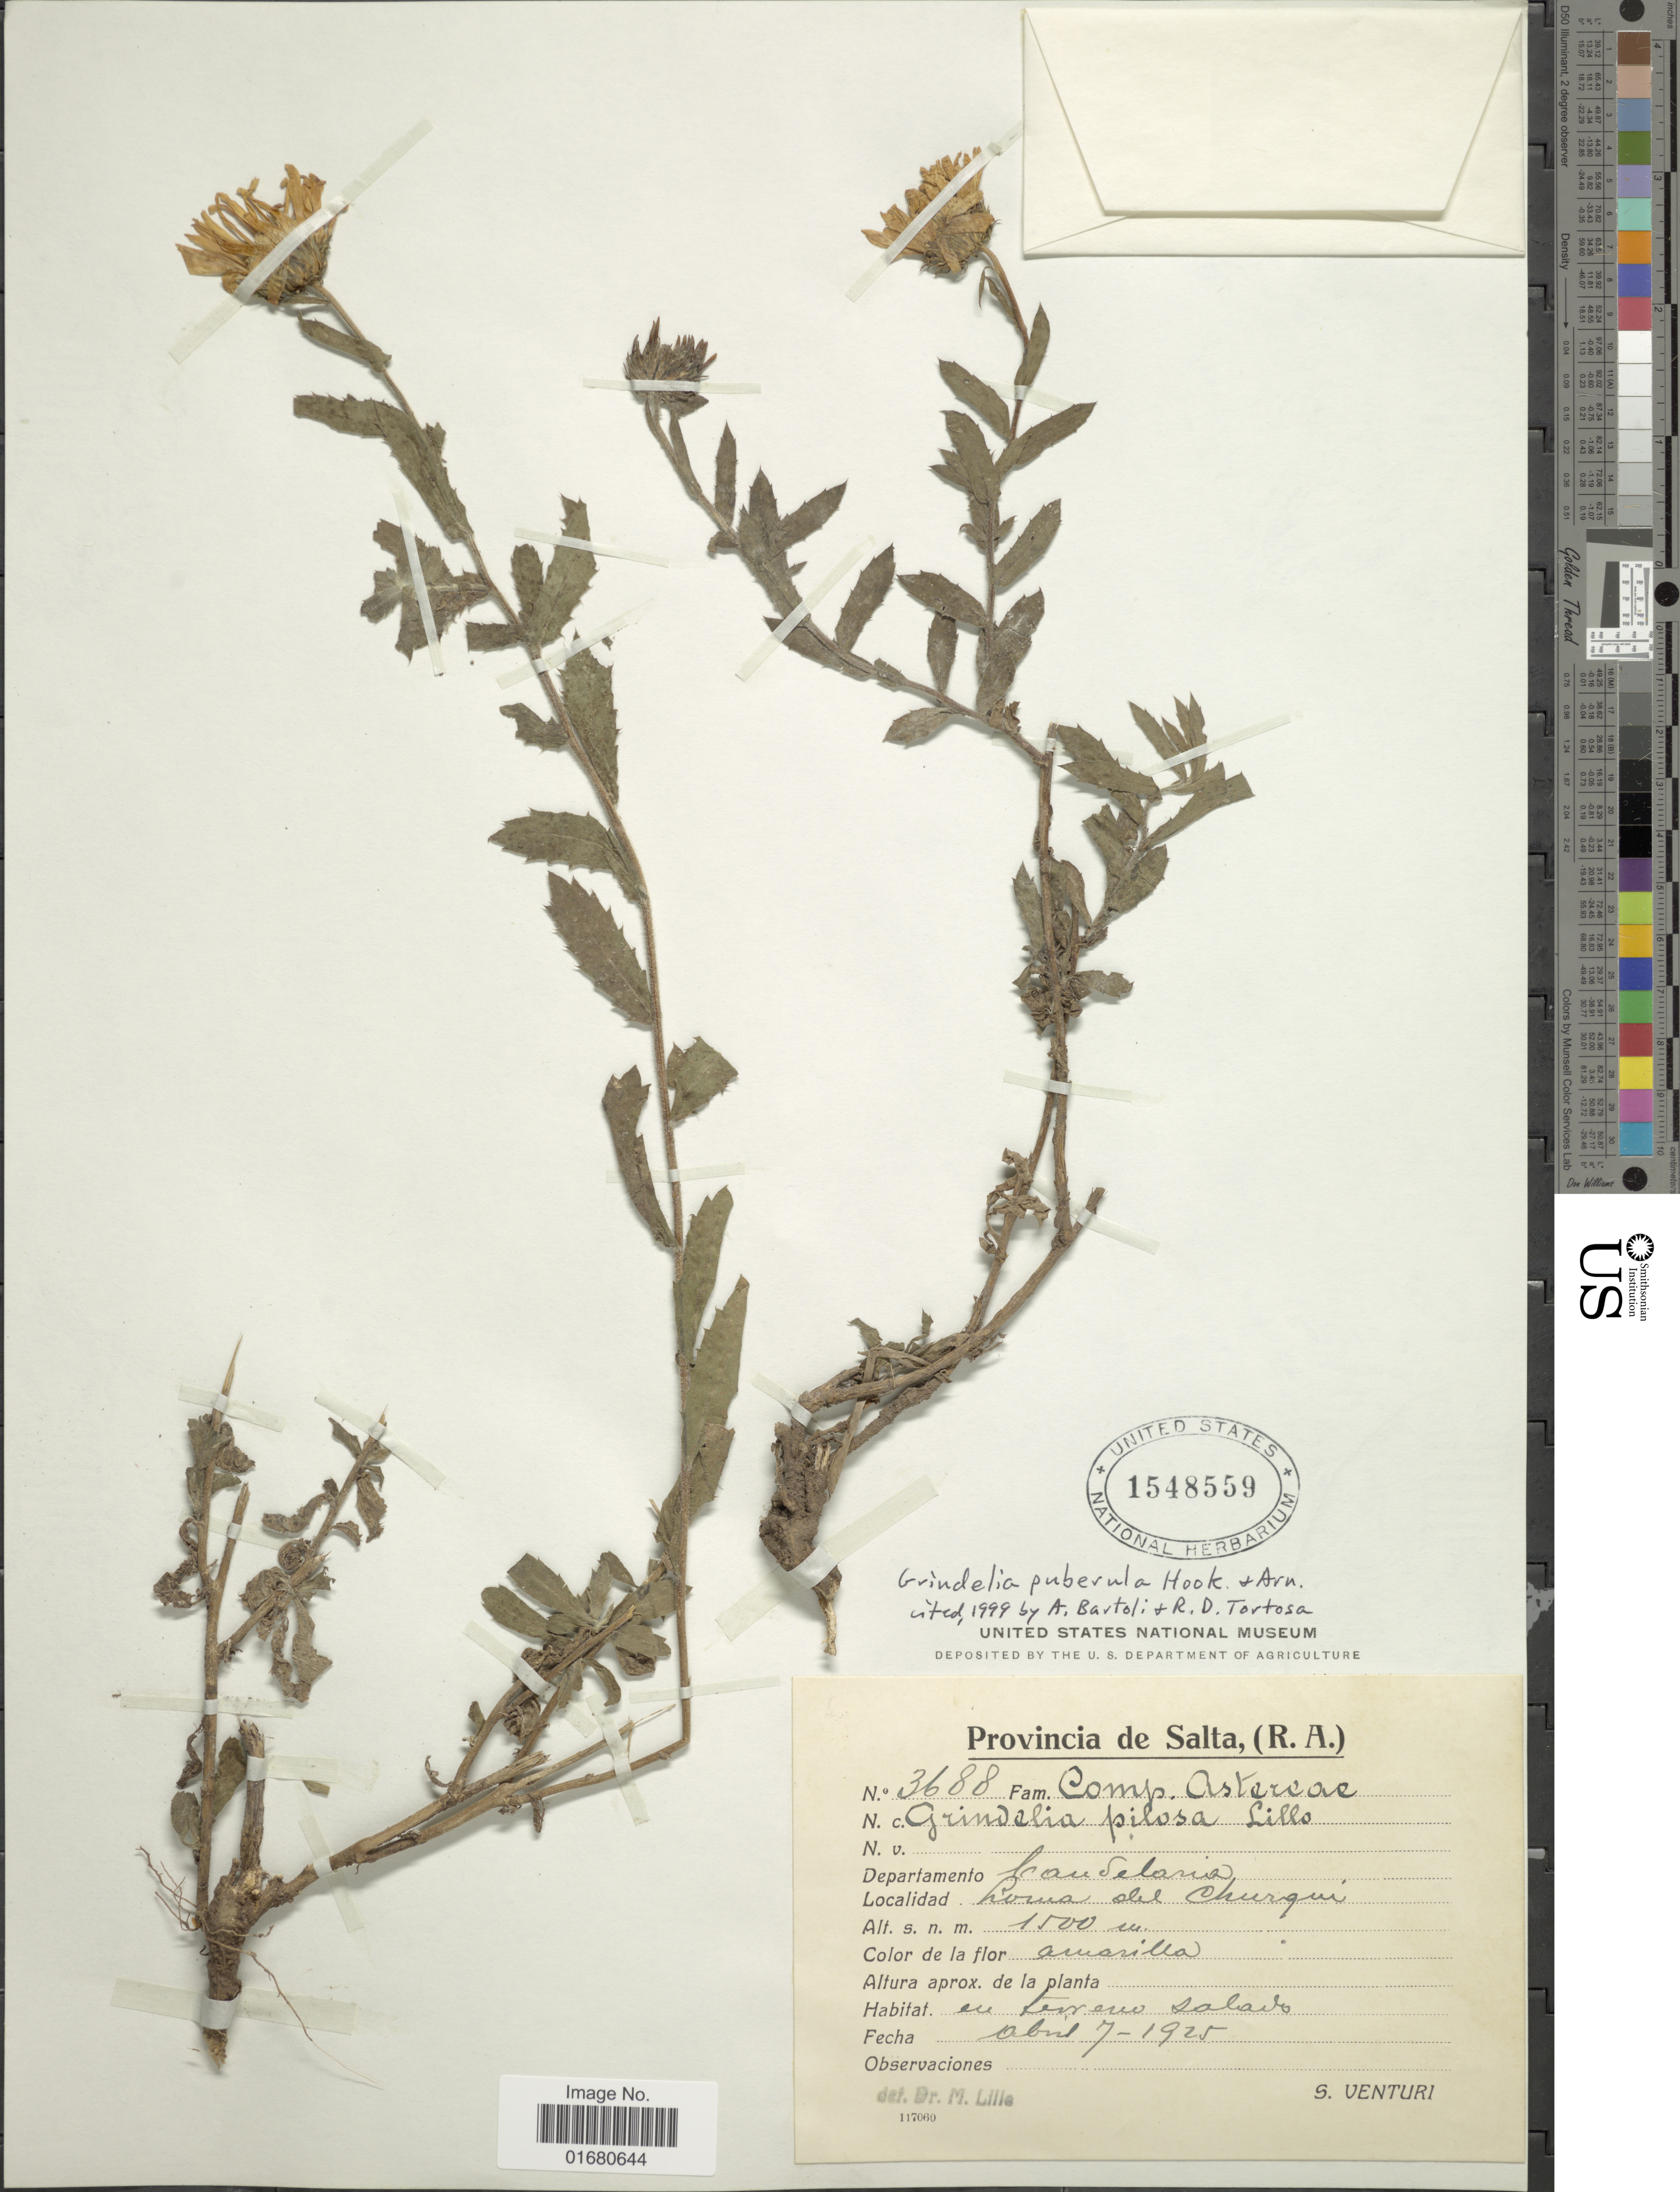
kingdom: Plantae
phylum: Tracheophyta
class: Magnoliopsida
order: Asterales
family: Asteraceae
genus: Grindelia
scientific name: Grindelia puberula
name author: Hook. & Arn.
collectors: S. Venturi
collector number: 3688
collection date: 1925-04-07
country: Argentina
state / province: Salta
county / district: Candelaria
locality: Loma del Churqui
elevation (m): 1500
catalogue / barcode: US 1548559